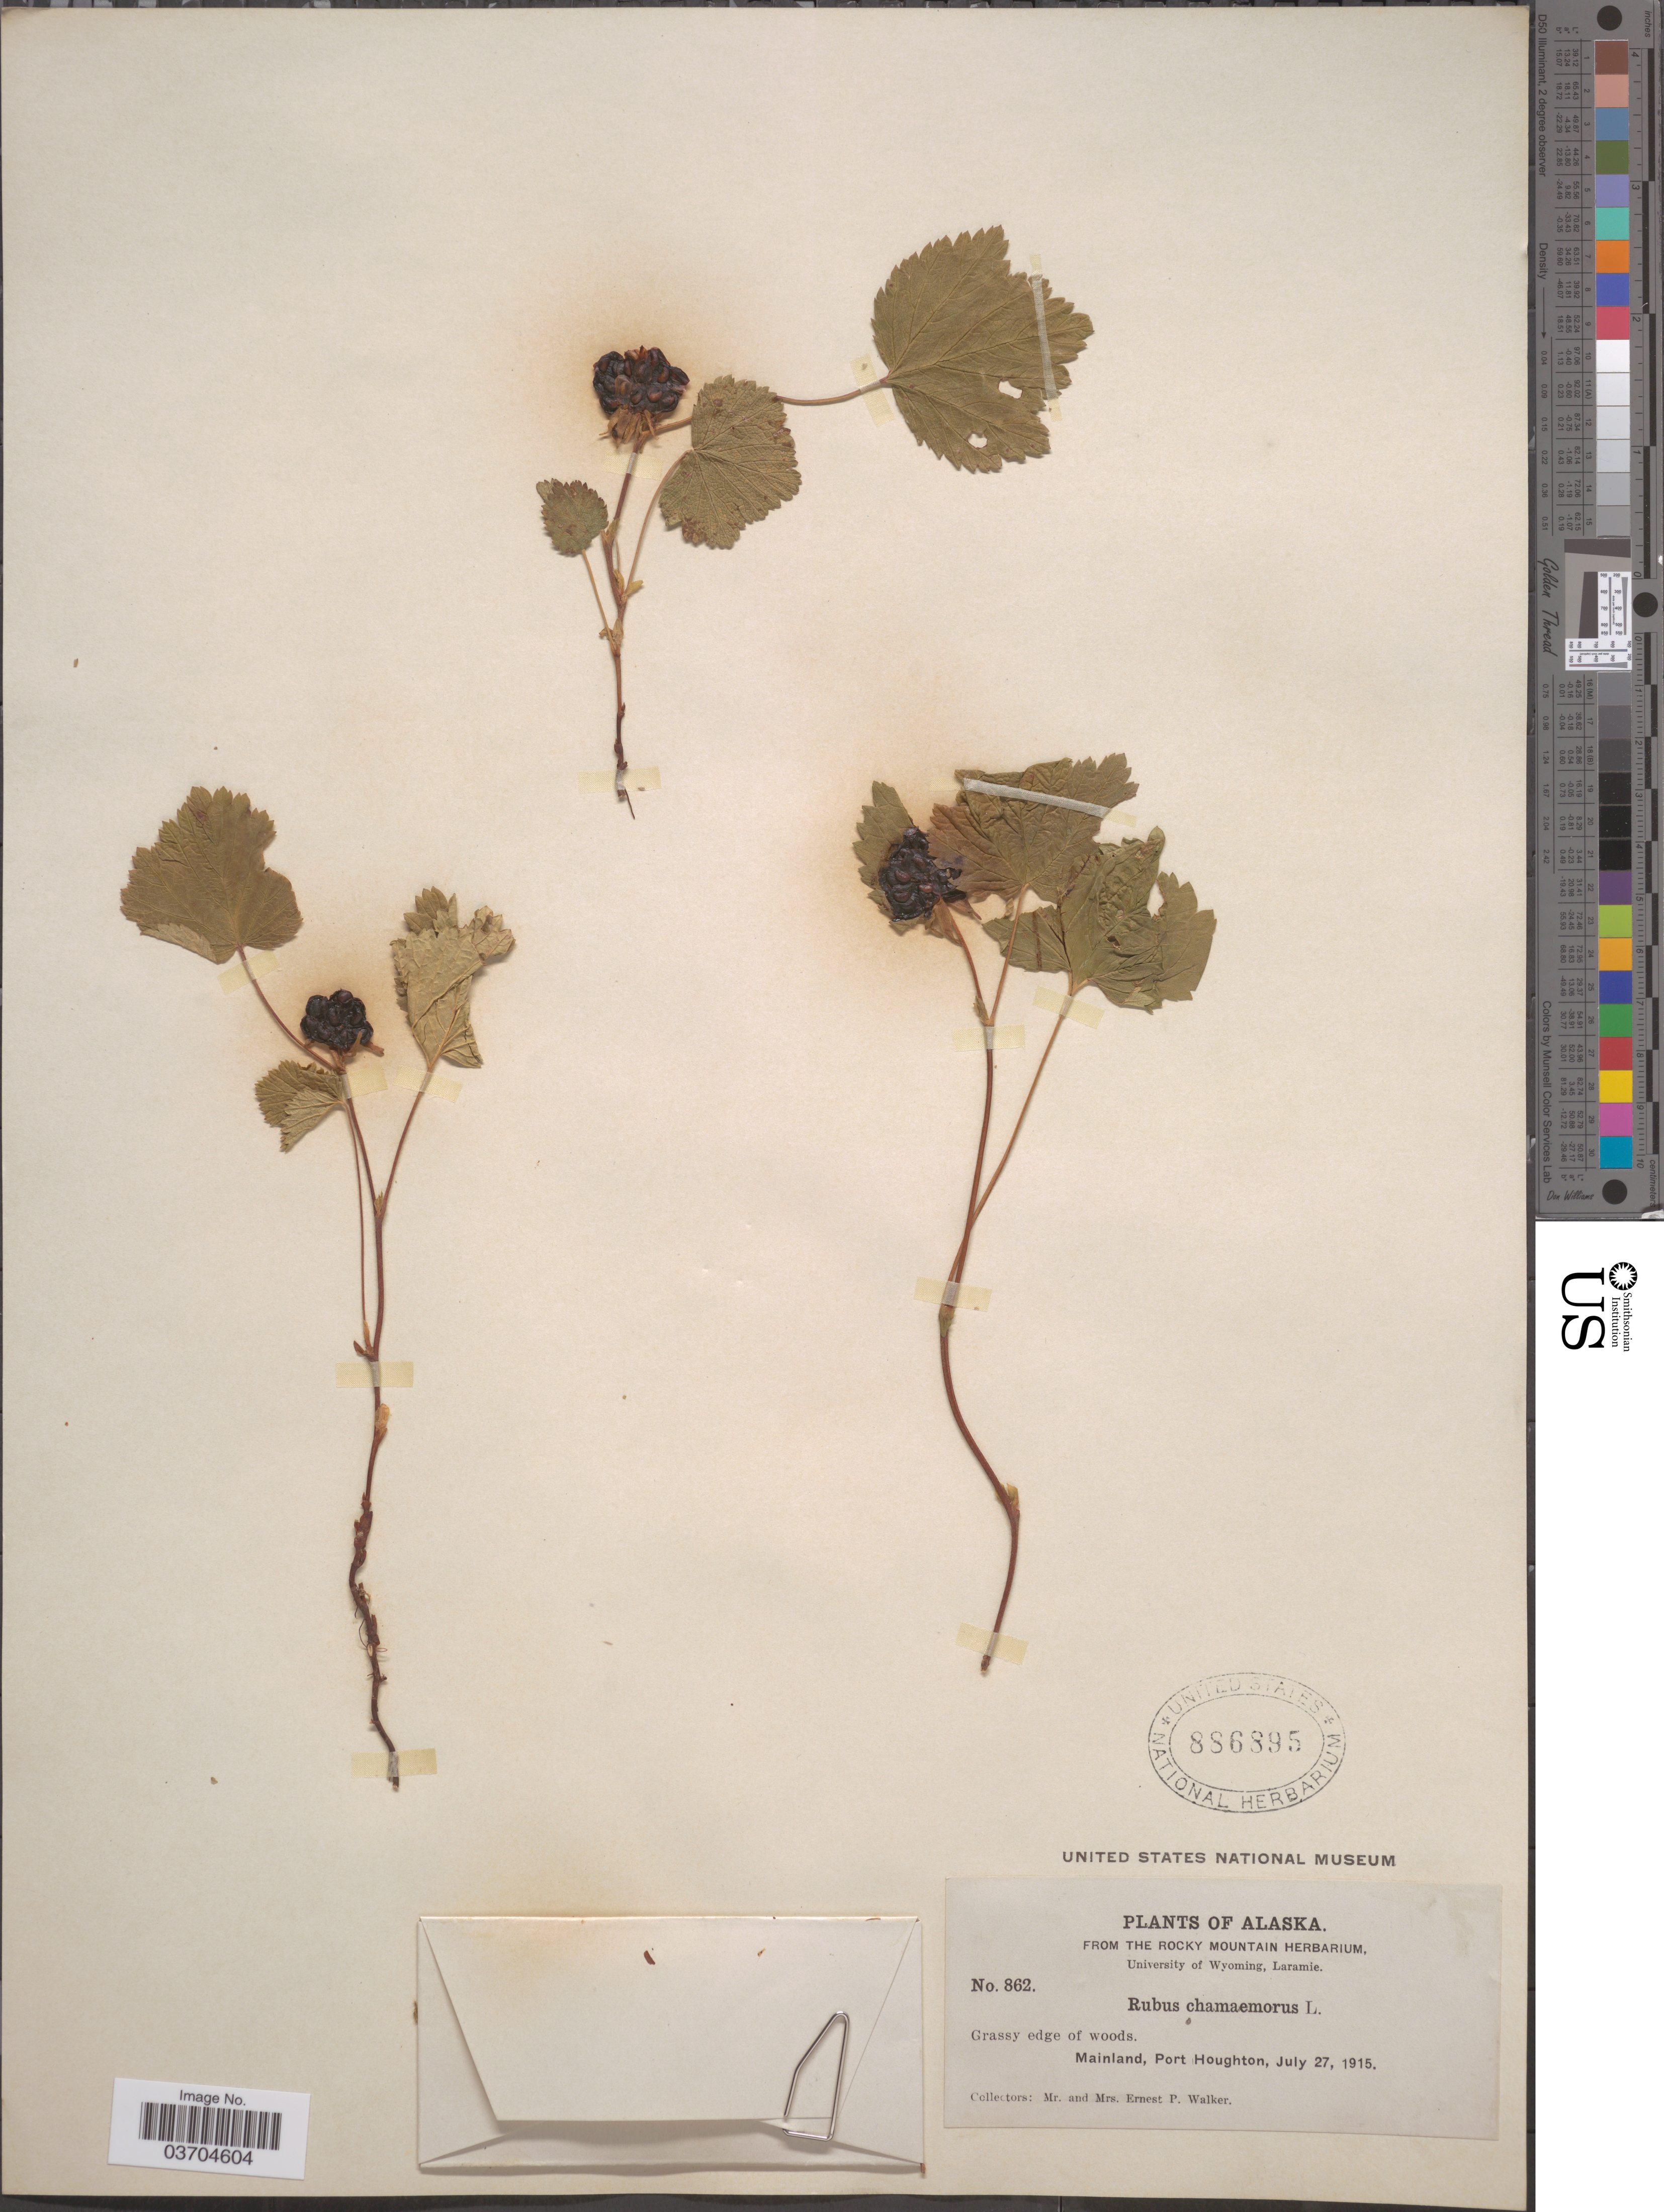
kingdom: Plantae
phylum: Tracheophyta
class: Magnoliopsida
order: Rosales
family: Rosaceae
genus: Rubus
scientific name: Rubus chamaemorus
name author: L.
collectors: E. P. Walker & E. Walker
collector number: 862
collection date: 1915-07-27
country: United States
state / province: Alaska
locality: Mainland, Port Houghton.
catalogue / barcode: US 886895